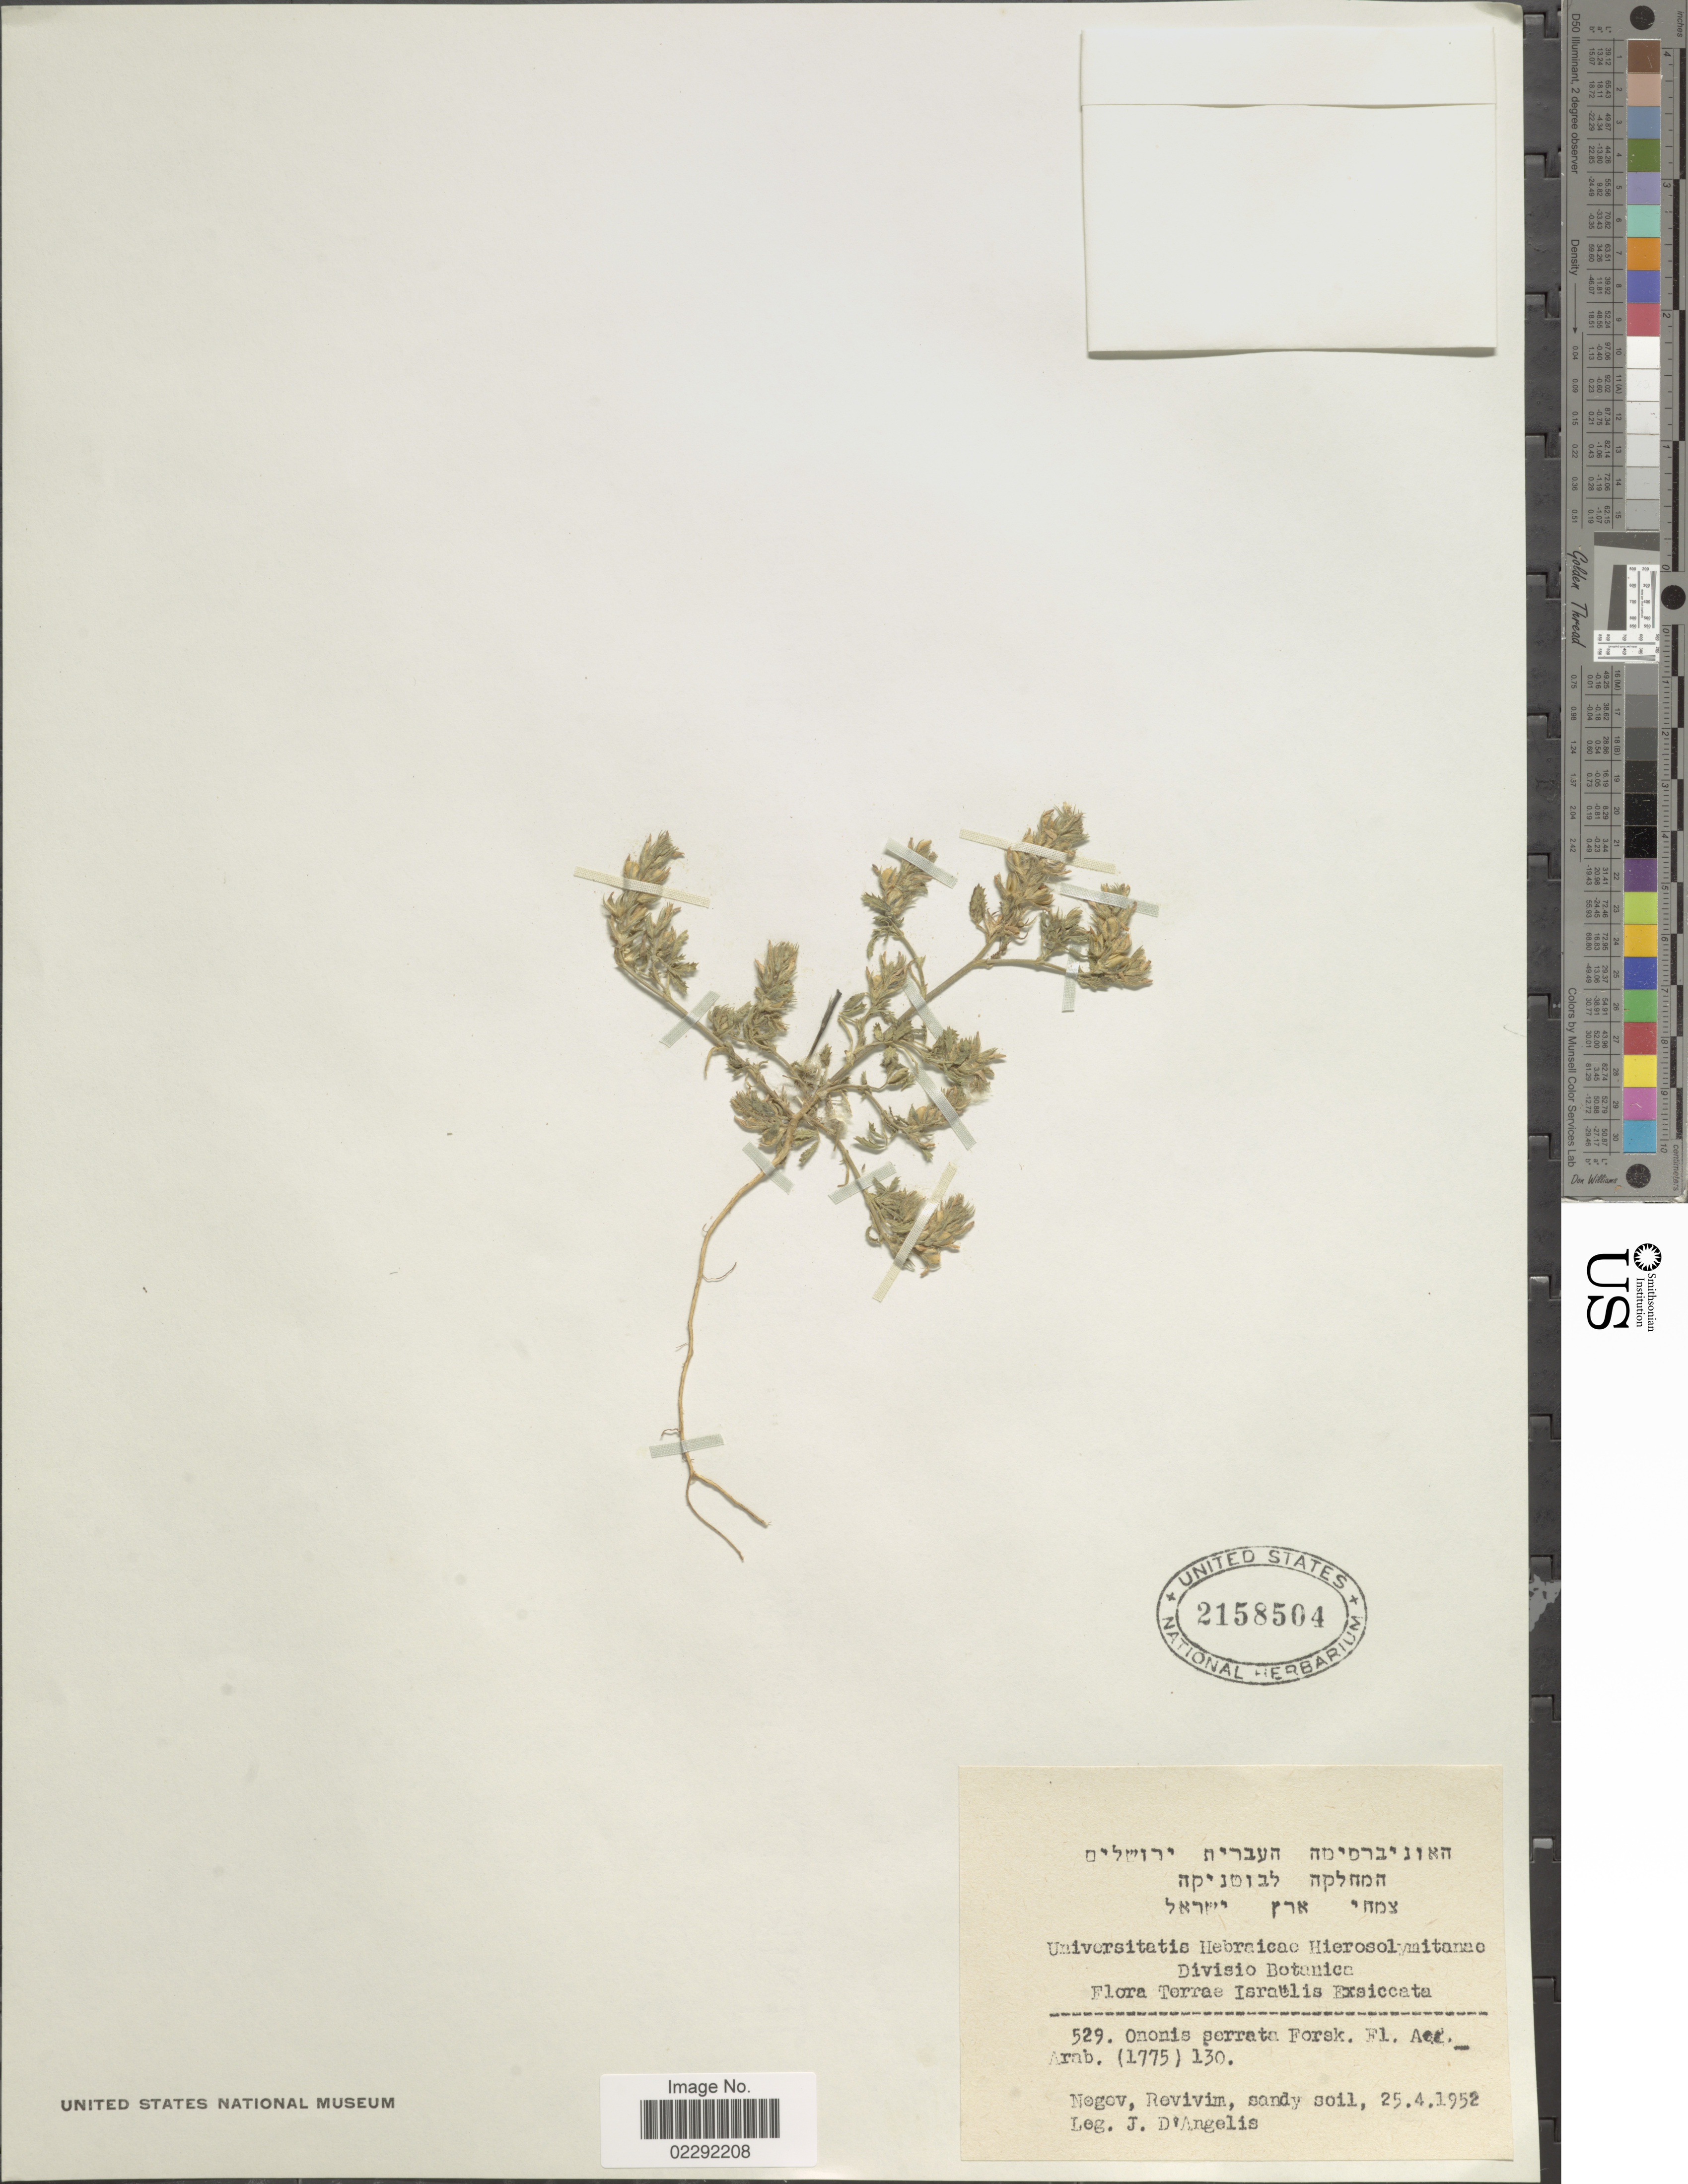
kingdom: Plantae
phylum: Tracheophyta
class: Magnoliopsida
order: Fabales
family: Fabaceae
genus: Ononis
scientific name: Ononis serrata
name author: Forssk.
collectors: J. D'angelis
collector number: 529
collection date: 1952-04-25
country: Israel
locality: Negev, Revivim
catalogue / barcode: US 2158504